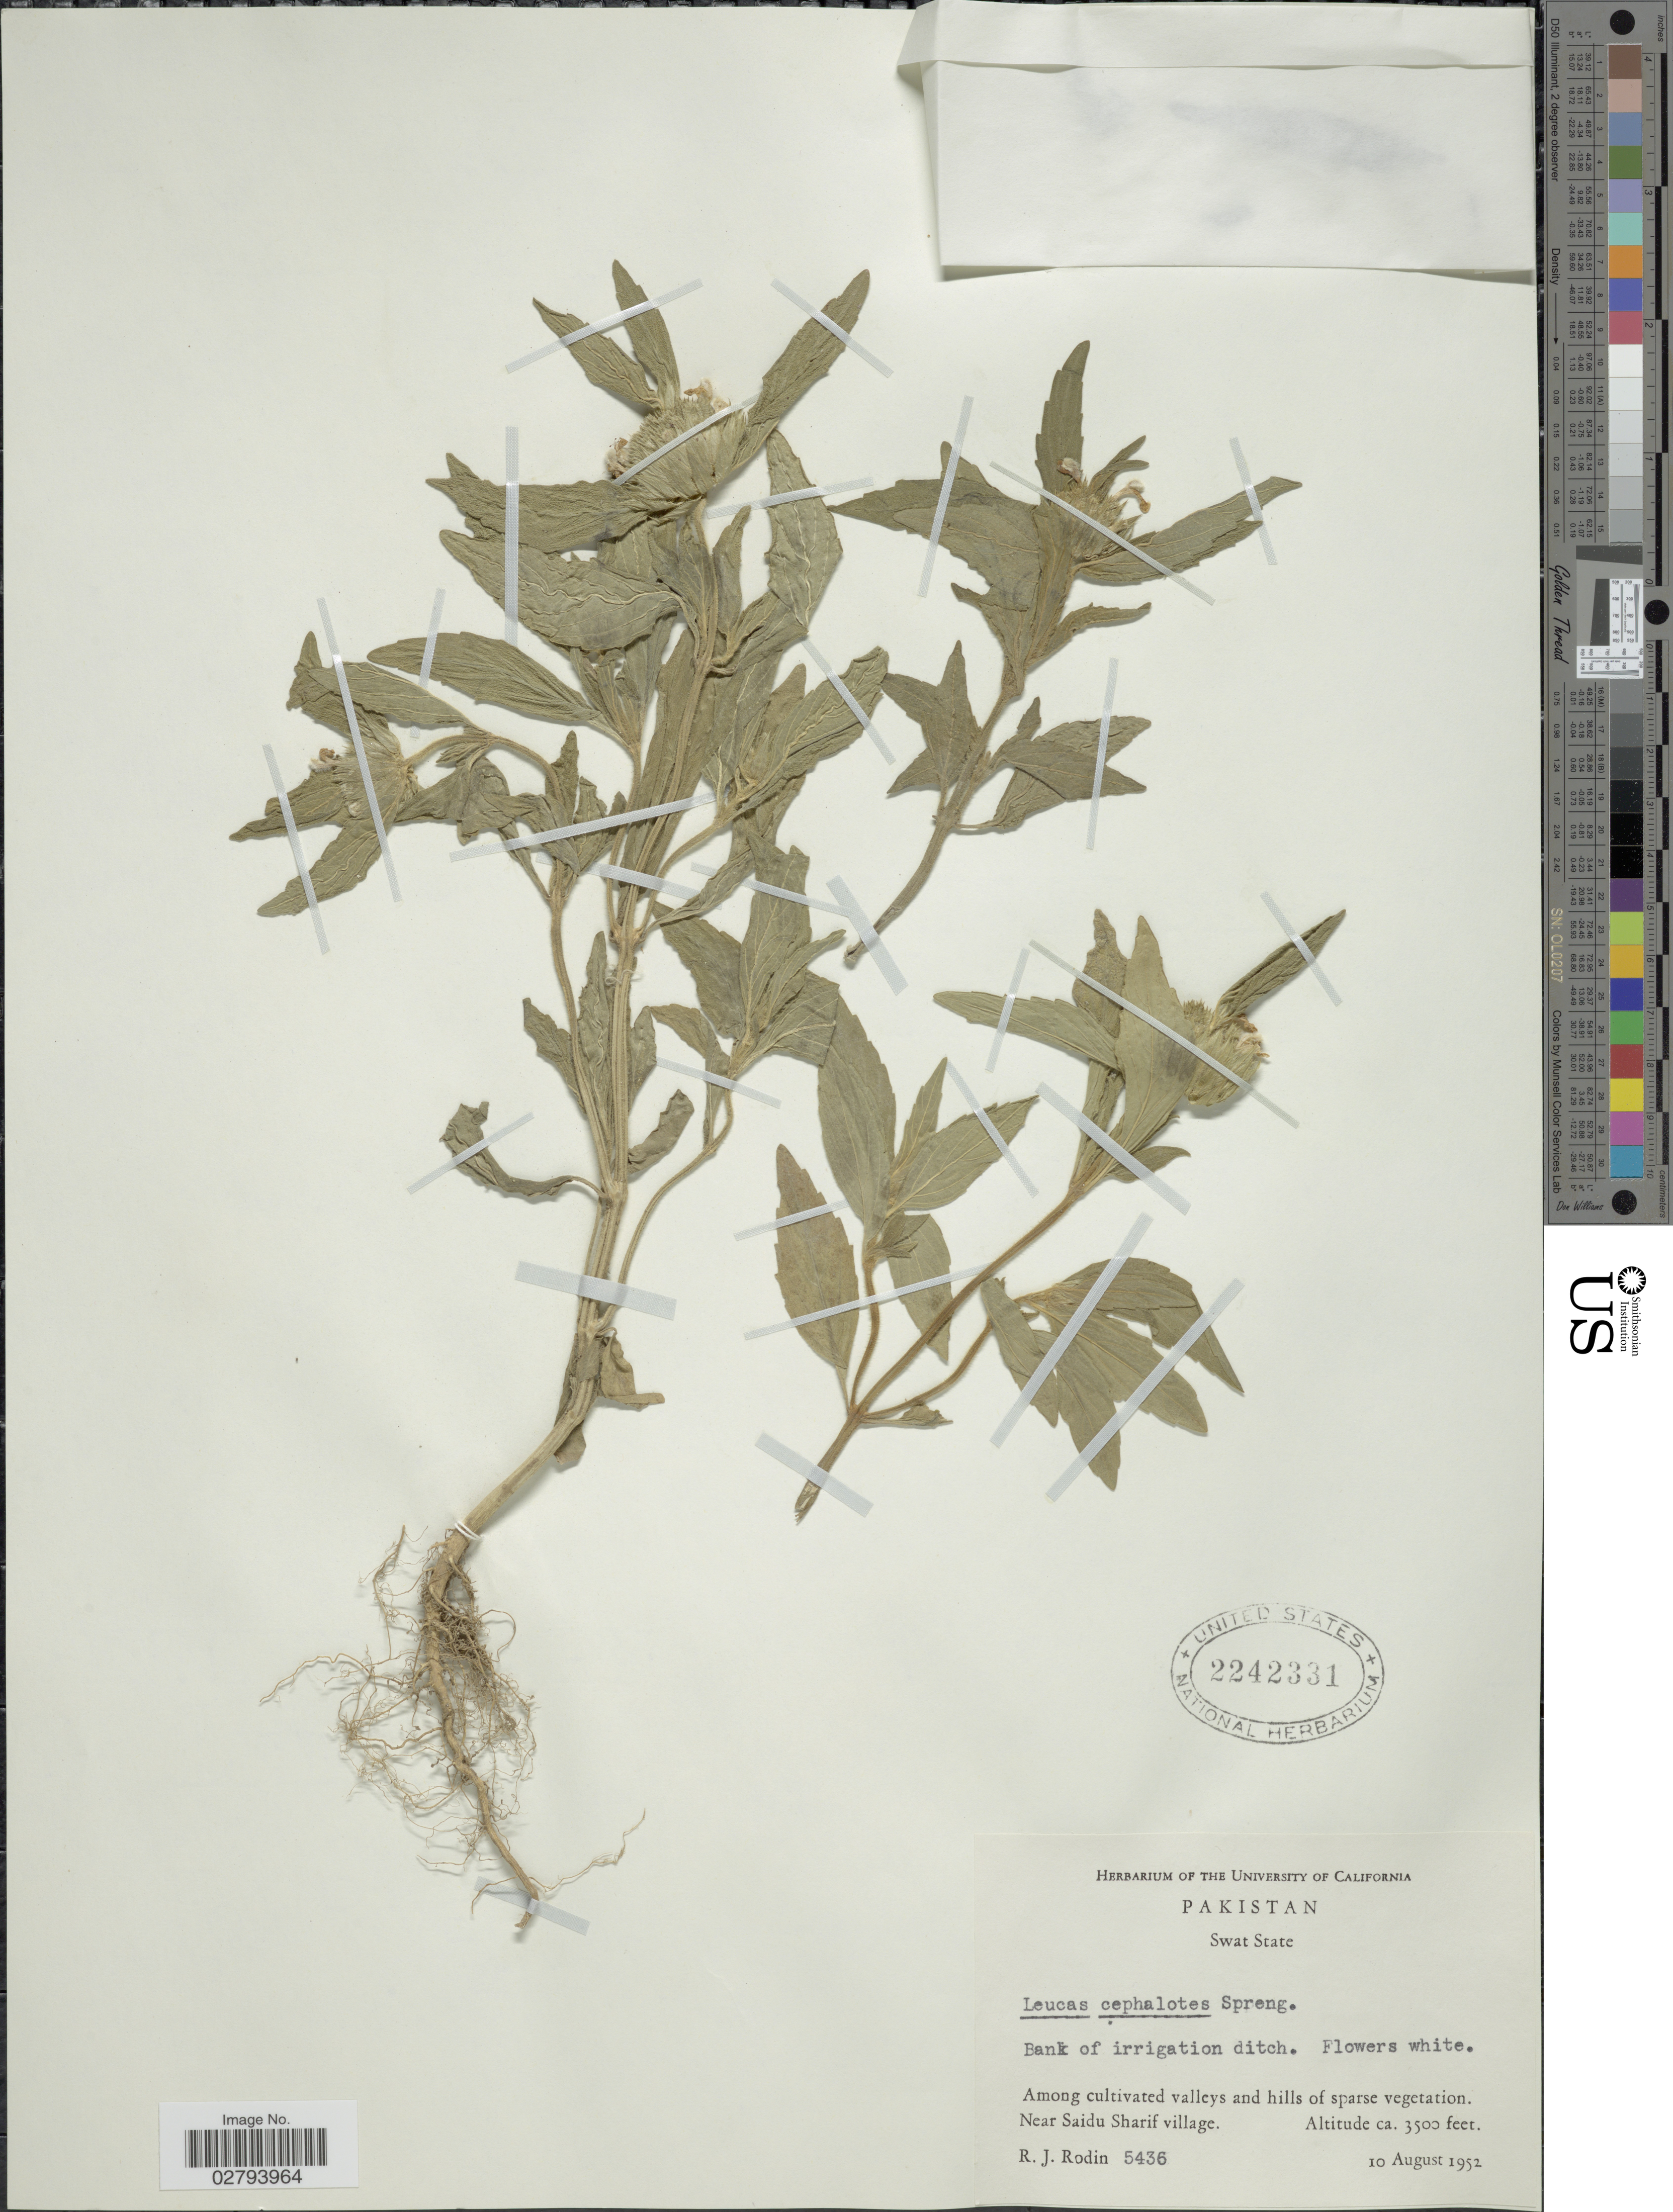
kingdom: Plantae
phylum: Tracheophyta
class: Magnoliopsida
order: Lamiales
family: Lamiaceae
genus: Leucas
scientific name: Leucas cephalotes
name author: (A. Roth) Spreng.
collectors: R. J. Rodin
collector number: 5436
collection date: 1952-08-10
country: Pakistan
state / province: Khyber Pakhtunkhwa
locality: Bank of irrigation ditch. Swat State, Among cultivated valleys and hills of sparse vegetation, Near Saidu Sharif village.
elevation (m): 1067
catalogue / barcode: US 2242331